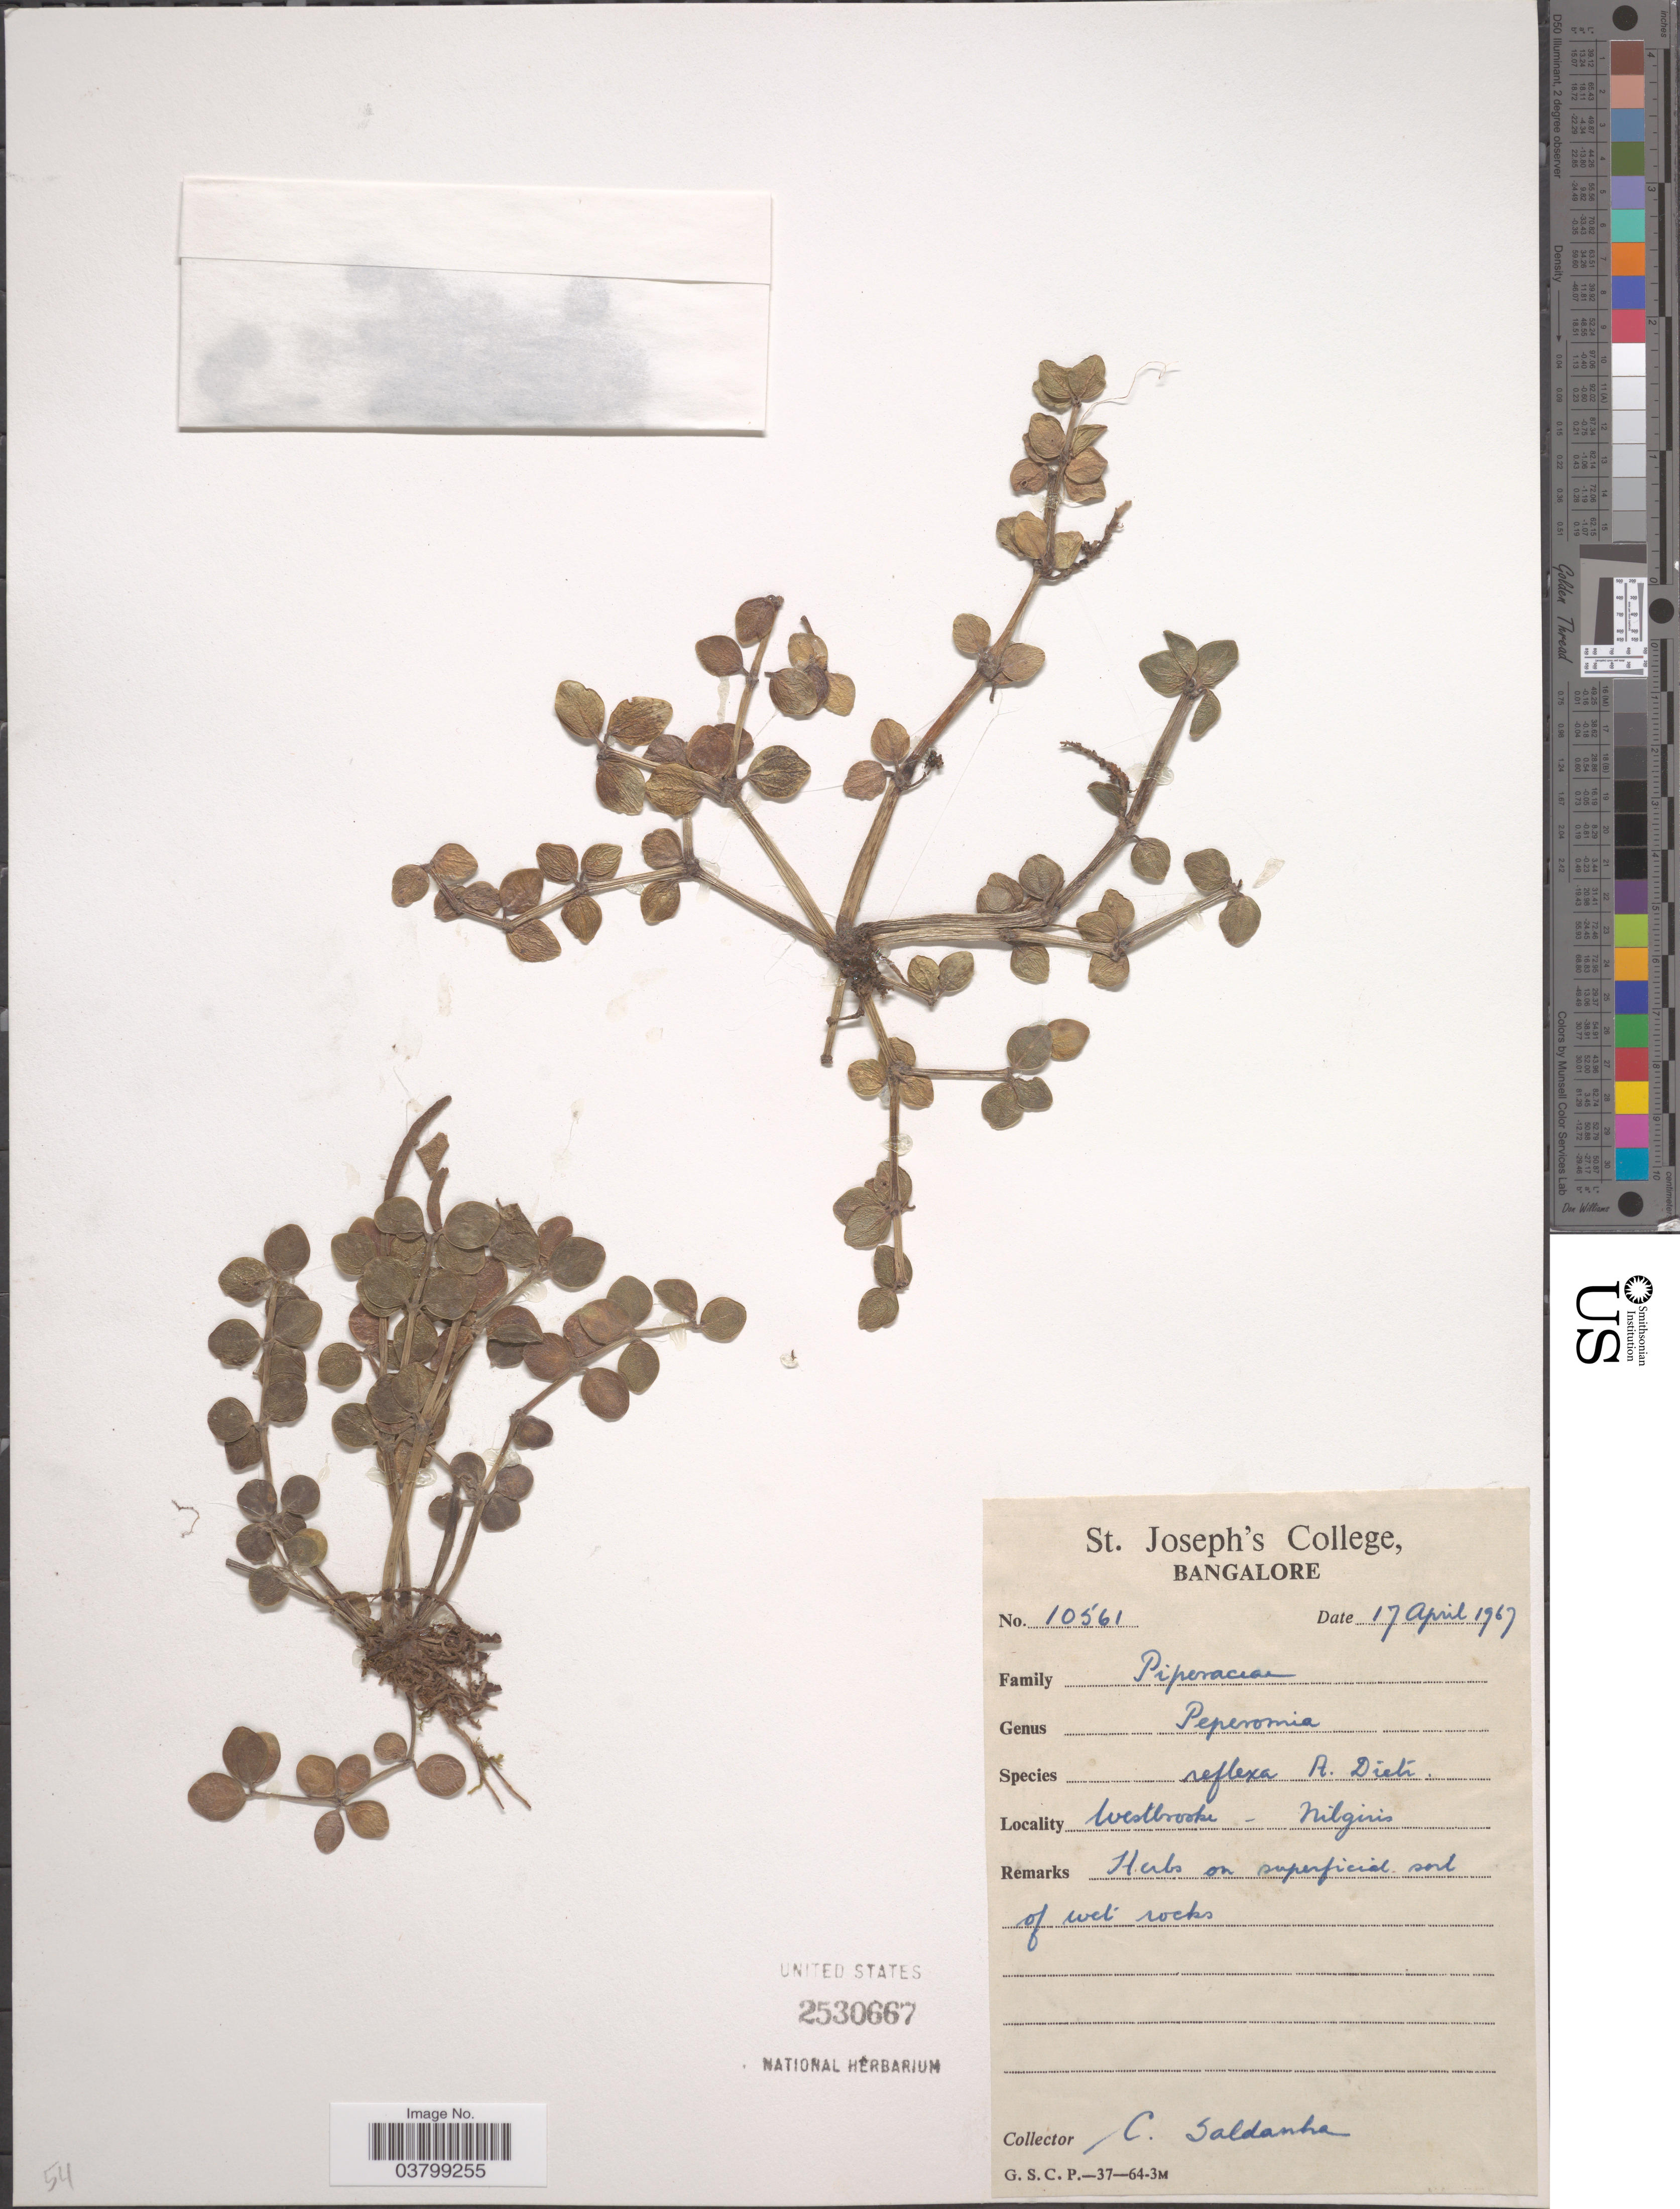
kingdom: Plantae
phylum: Tracheophyta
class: Magnoliopsida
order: Piperales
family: Piperaceae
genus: Peperomia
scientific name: Peperomia reflexa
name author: (L. f.) A. Dietr.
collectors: C. Saldanha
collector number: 10561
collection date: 1967-04-17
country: India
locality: Westbrooke - Nilgiris.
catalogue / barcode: US 2530667